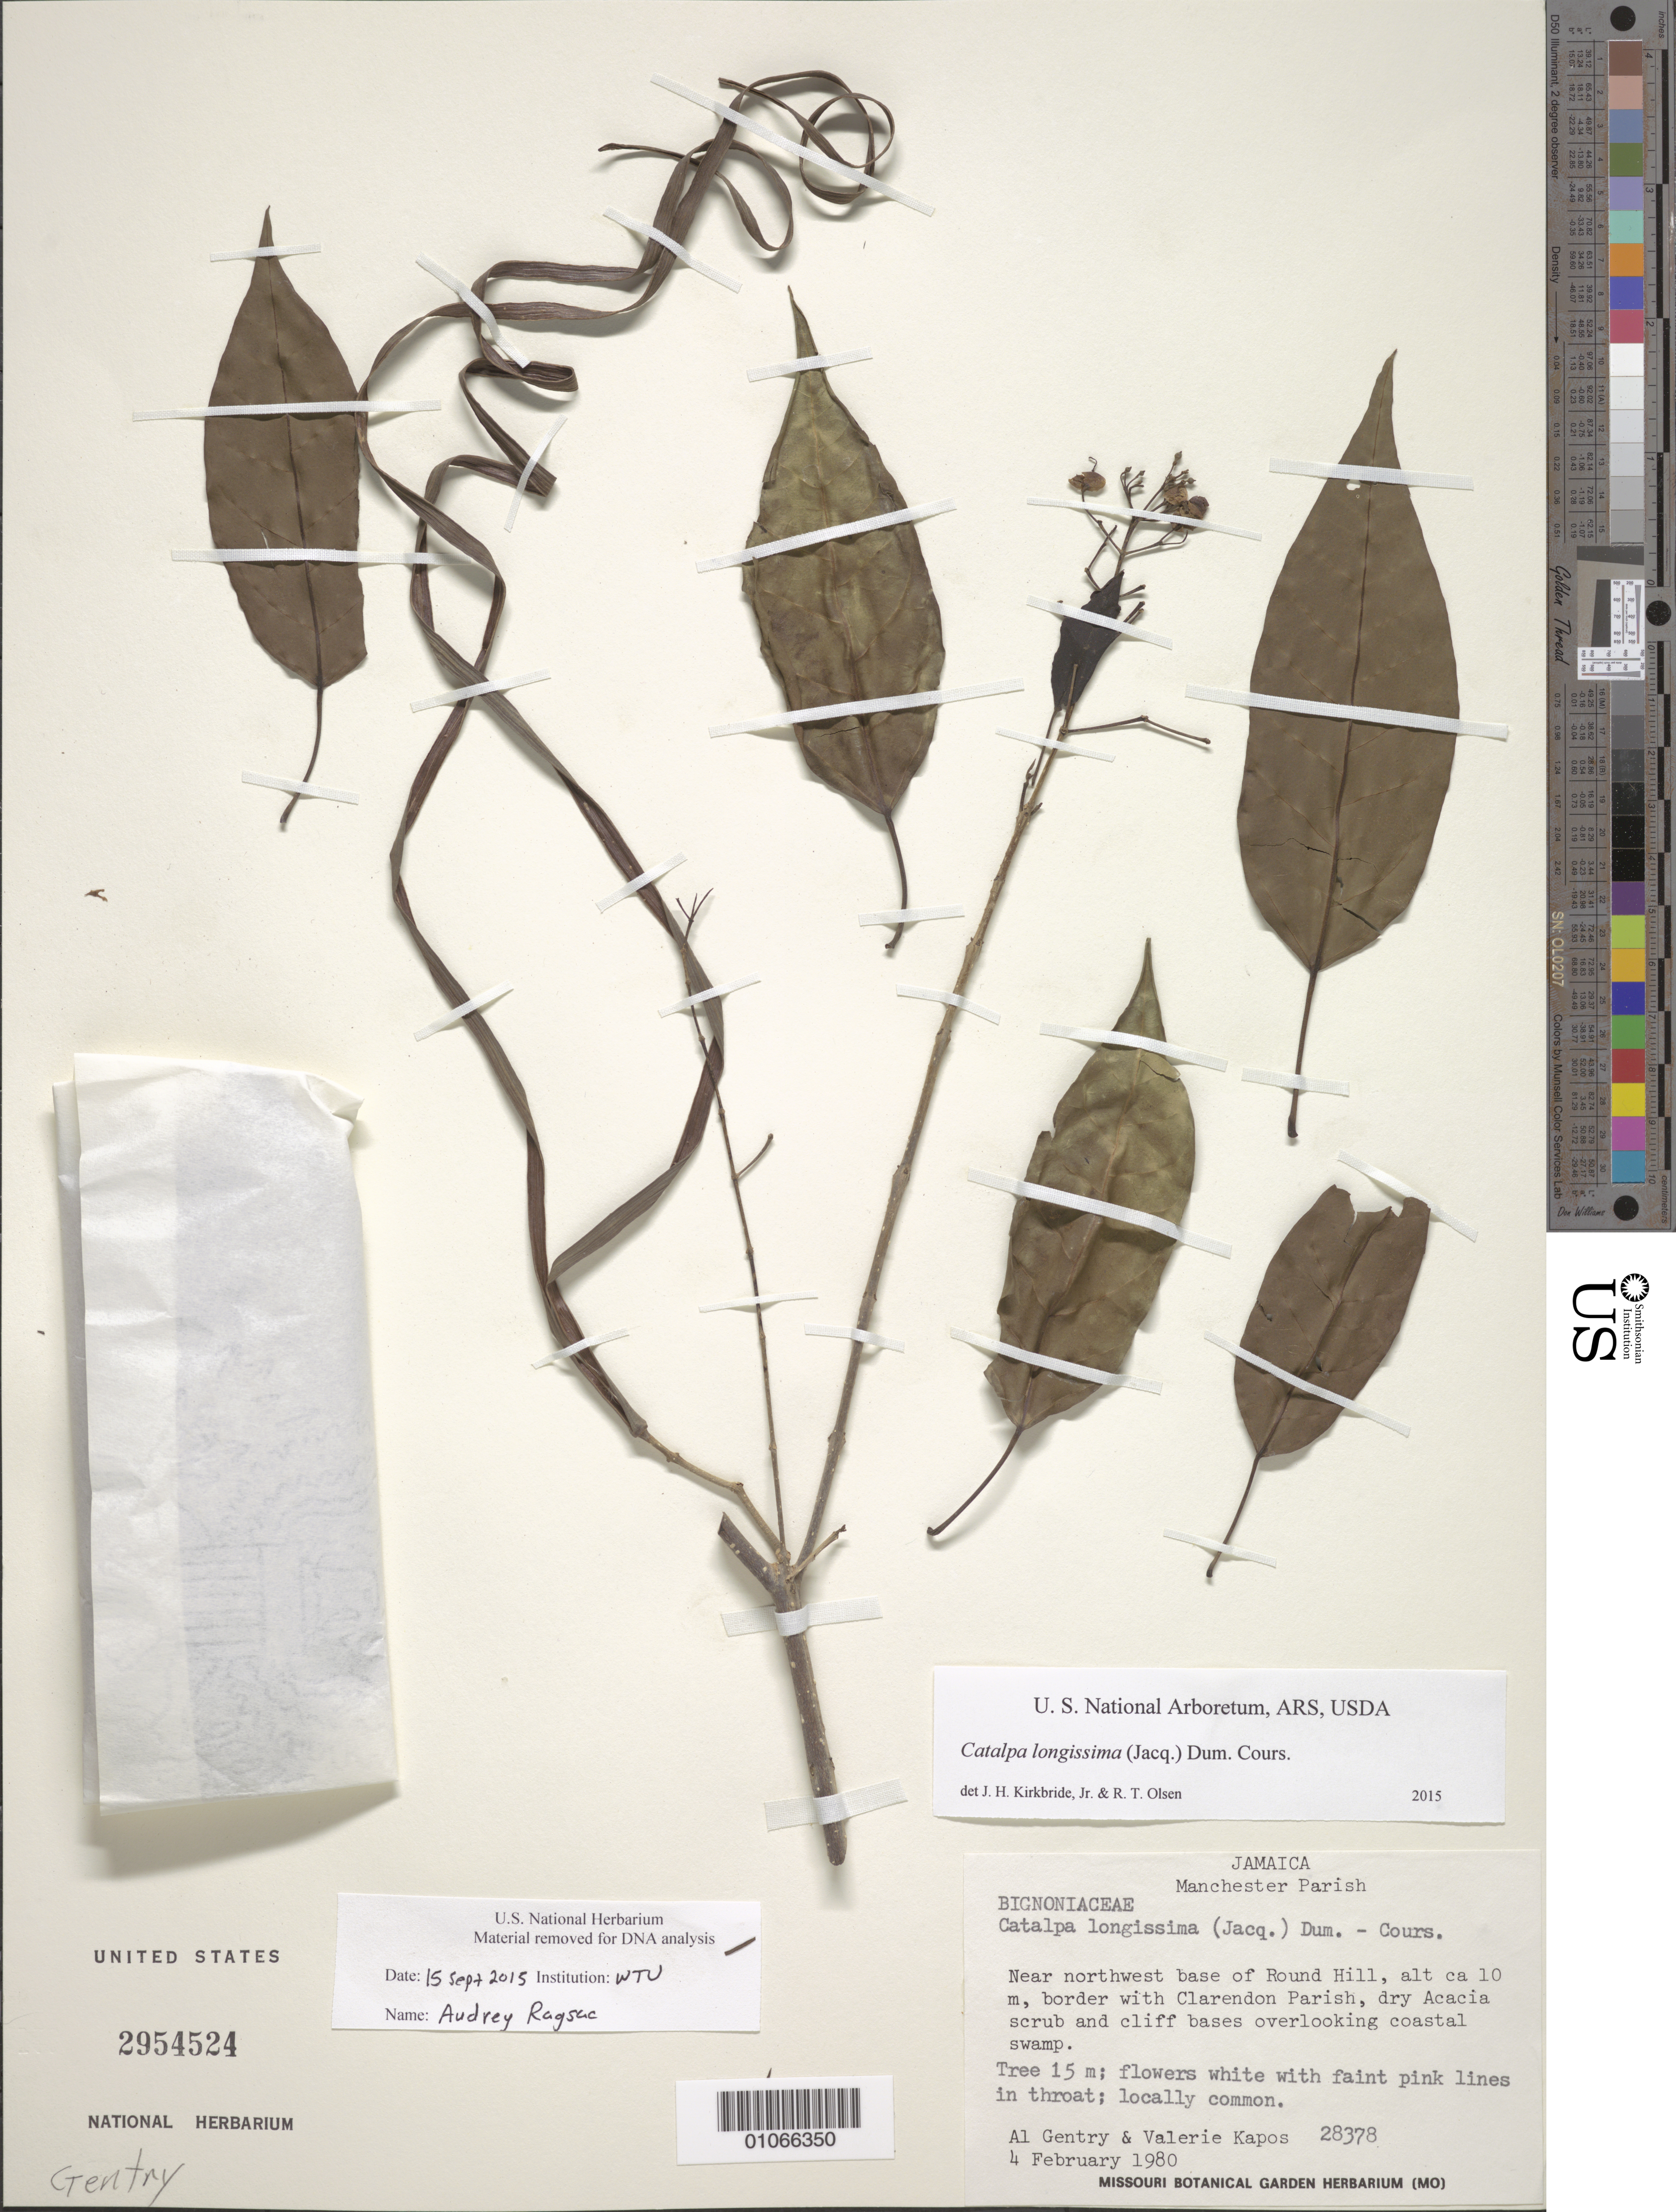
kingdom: Plantae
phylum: Tracheophyta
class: Magnoliopsida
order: Lamiales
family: Bignoniaceae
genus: Catalpa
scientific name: Catalpa longissima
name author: (Jacq.) Dum. Cours.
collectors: A. H. Gentry & V. Kapos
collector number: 28378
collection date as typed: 04 Feb 1980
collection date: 1980-02-04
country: Jamaica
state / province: Manchester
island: Jamaica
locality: Near northwest base of Round Hill, border with Clarendon Parish, dry Acacia scrub and cliff bases overlooking coastal swamp.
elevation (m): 10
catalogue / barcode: US 2954524